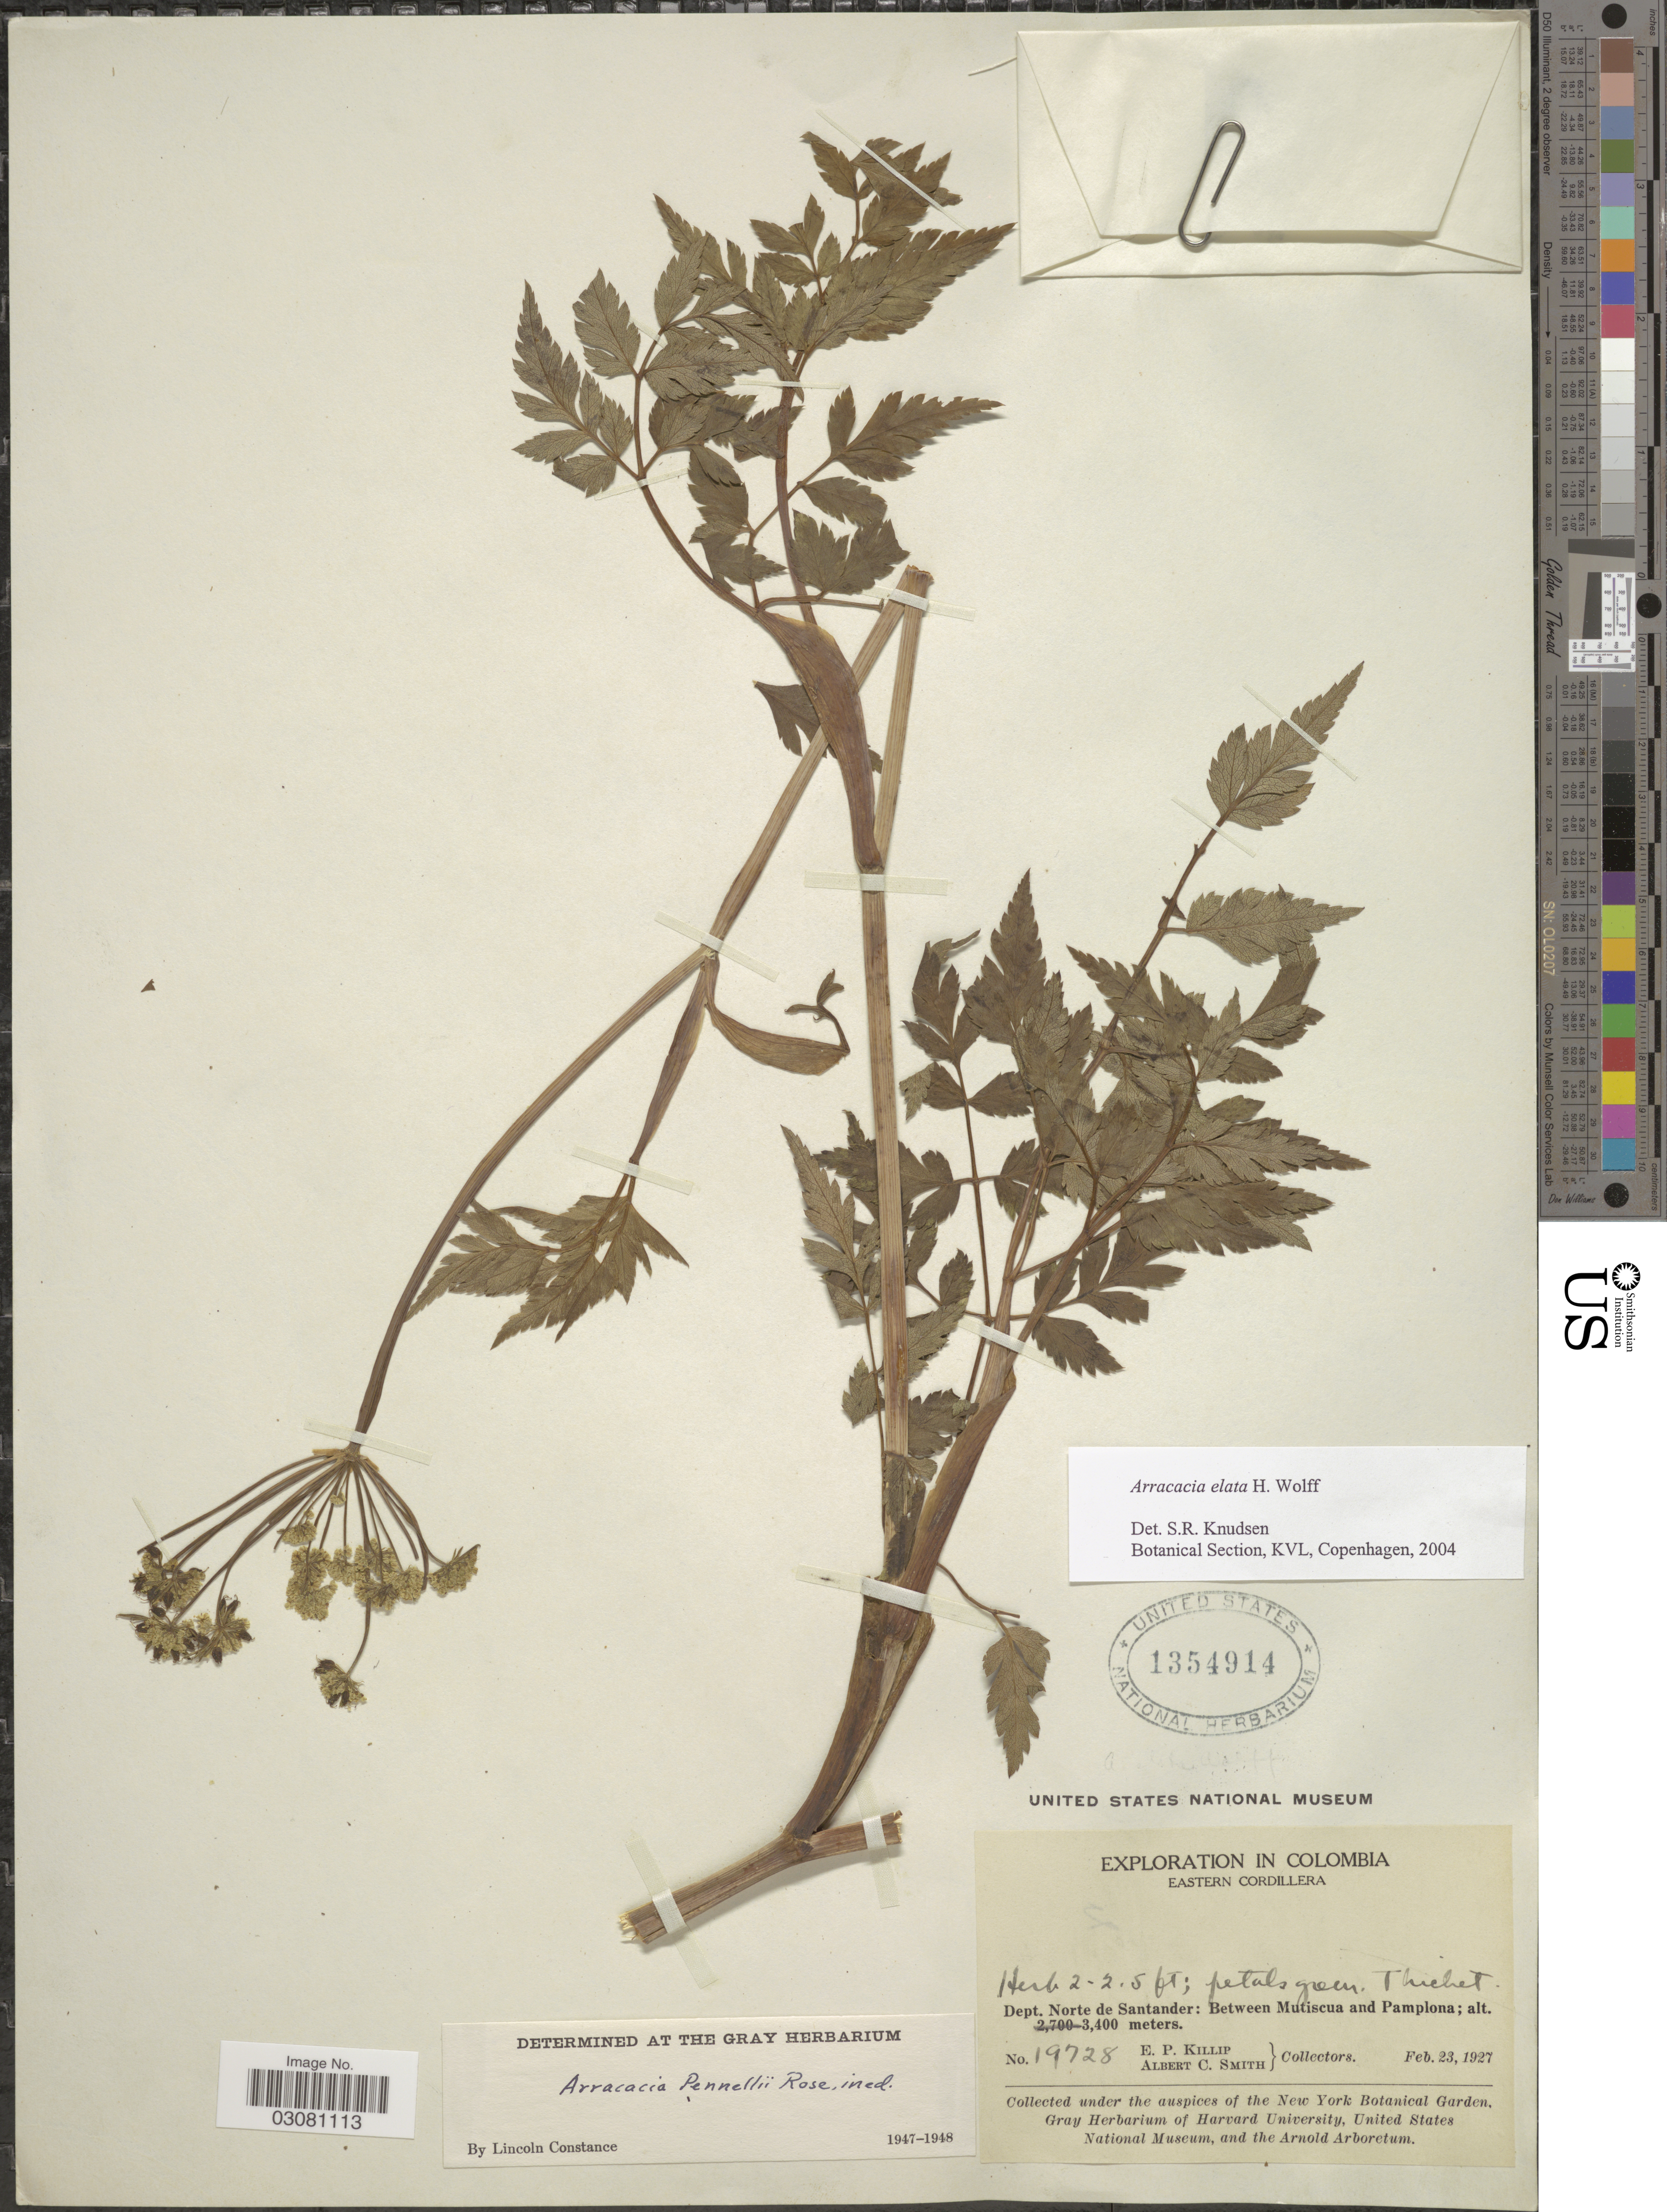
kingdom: Plantae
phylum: Tracheophyta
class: Magnoliopsida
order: Apiales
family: Apiaceae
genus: Arracacia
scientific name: Arracacia elata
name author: H. Wolff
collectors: E. P. Killip & A. C. Smith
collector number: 19728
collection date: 1927-02-23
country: Colombia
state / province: Norte de Santander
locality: Eastern Cordillera. Dept. Norte de Santander: Between Mutiscua and Pamplona.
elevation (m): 3400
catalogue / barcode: US 1354914